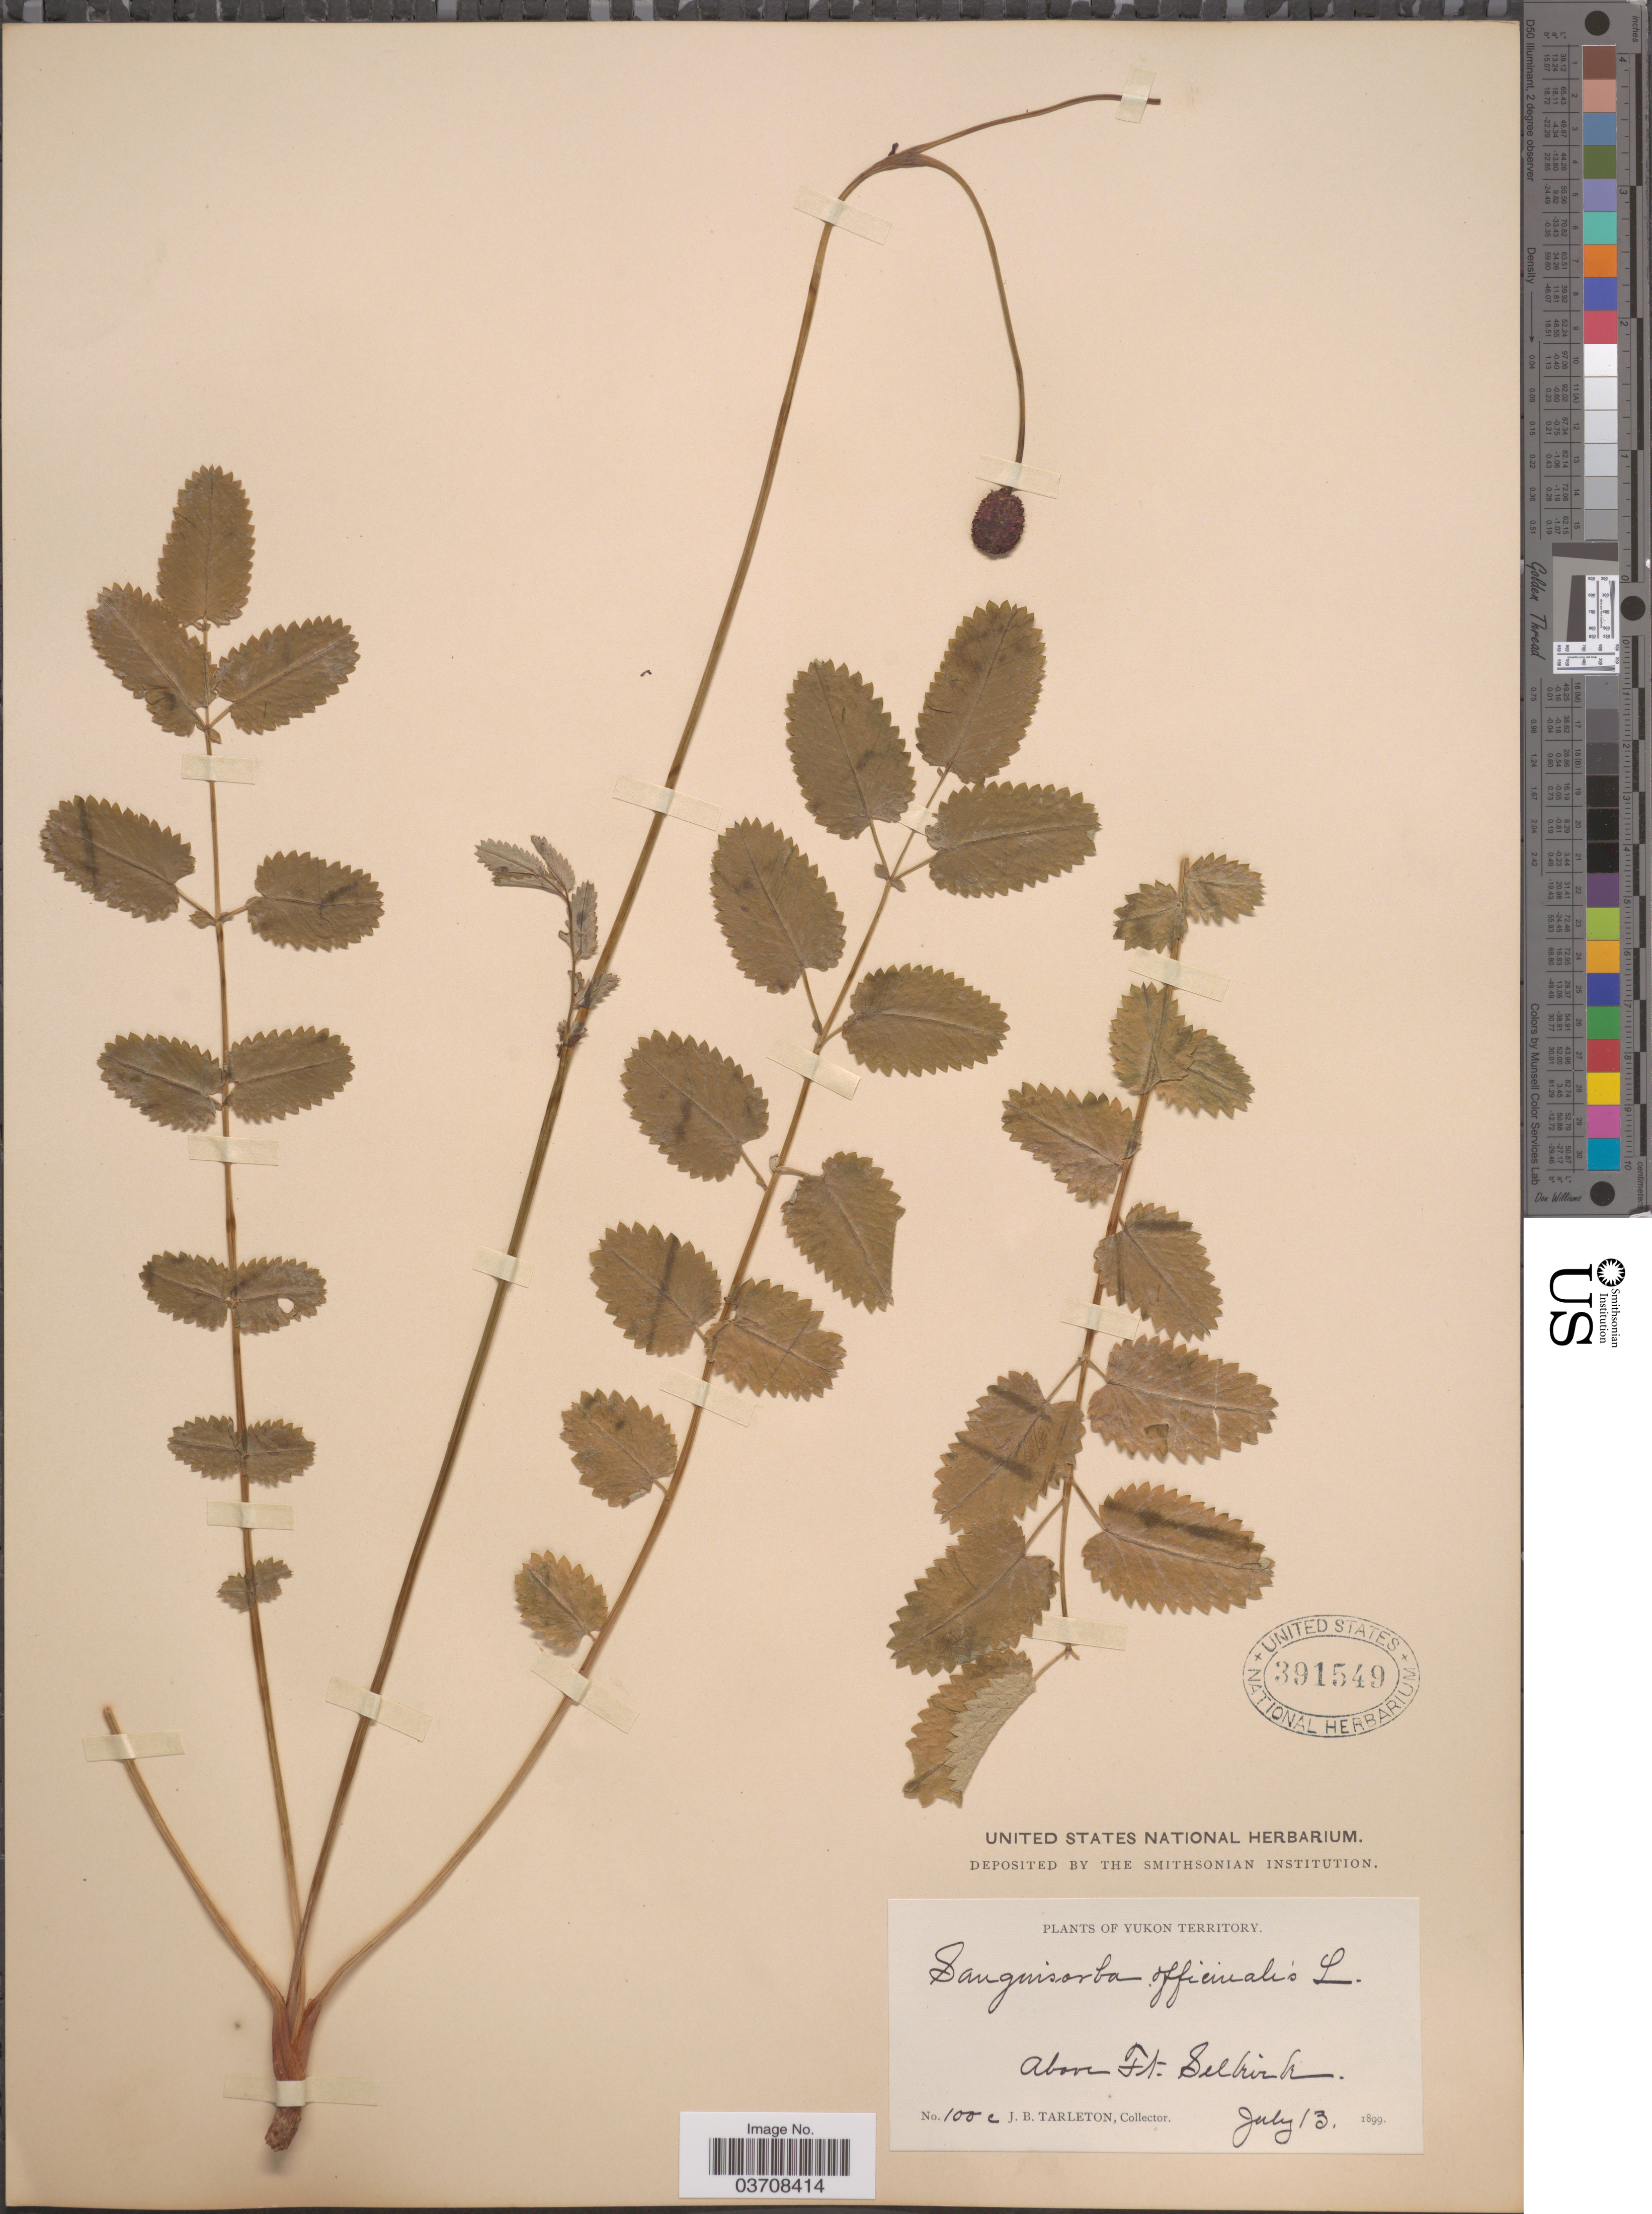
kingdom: Plantae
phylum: Tracheophyta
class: Magnoliopsida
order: Rosales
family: Rosaceae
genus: Sanguisorba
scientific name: Sanguisorba officinalis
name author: L.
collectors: J. Tarleton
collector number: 100c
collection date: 1899-07-13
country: Canada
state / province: Yukon Territory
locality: Above Ft. Selkirk.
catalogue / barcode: US 391549